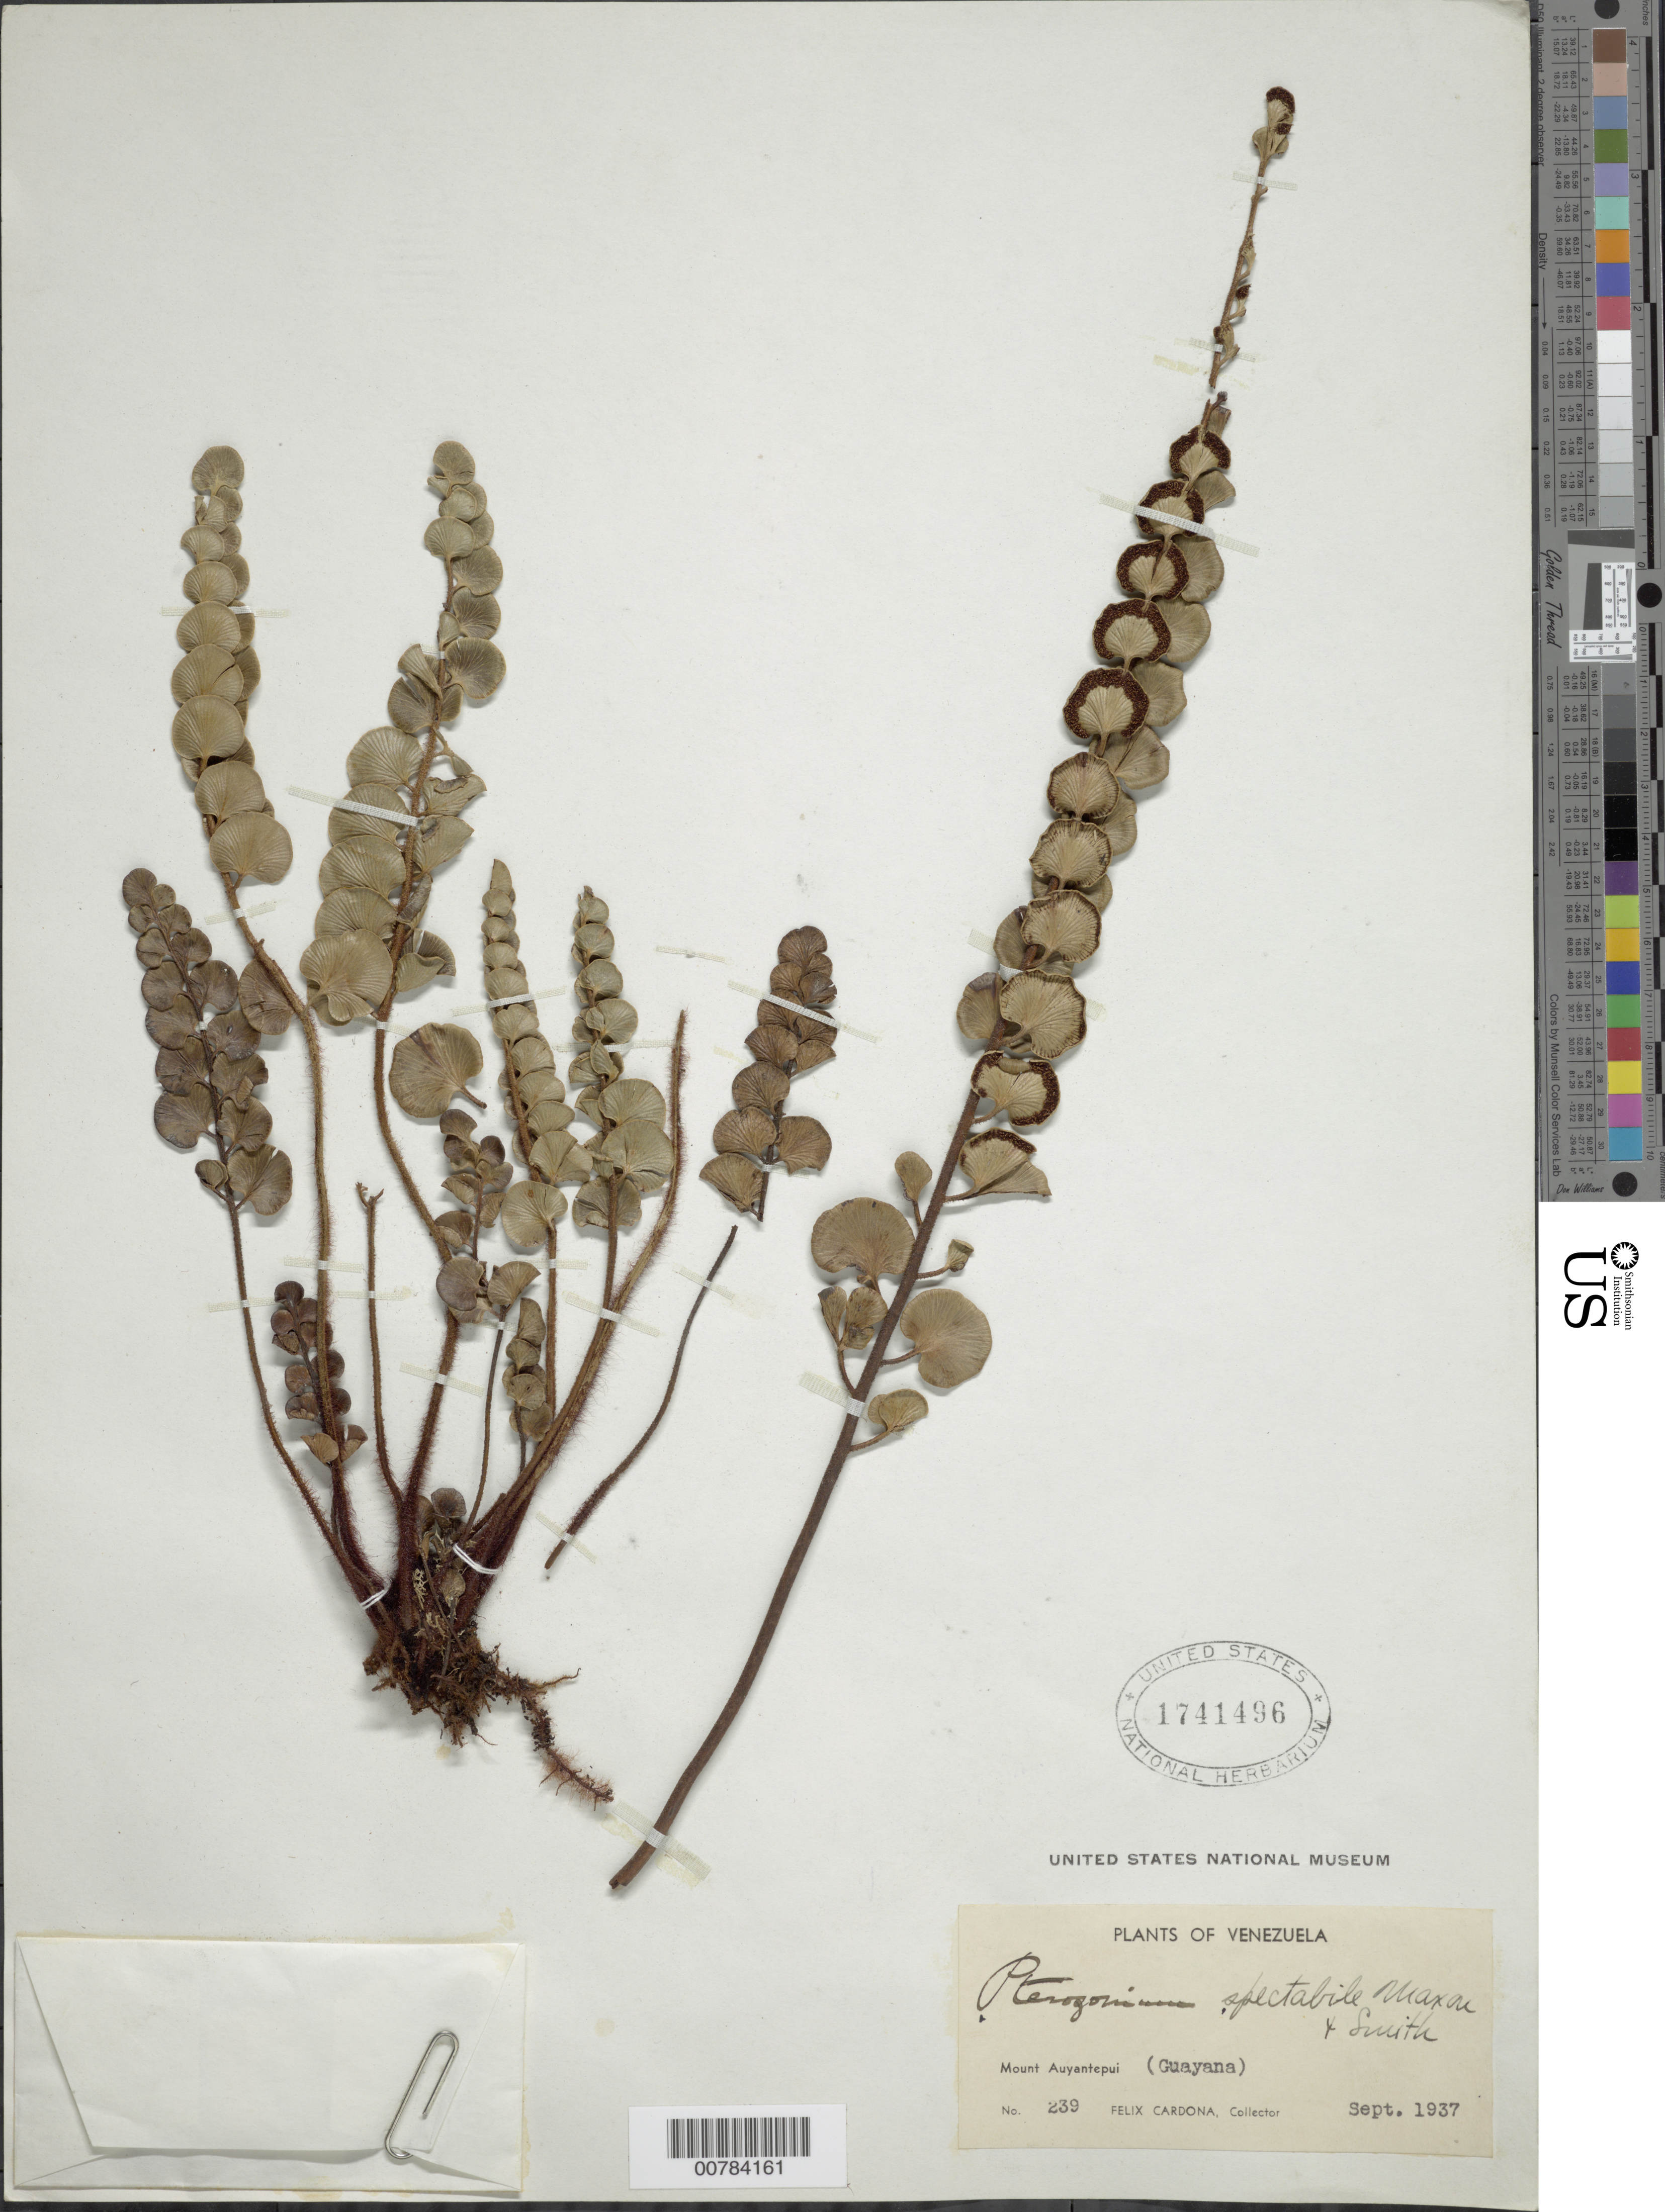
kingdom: Plantae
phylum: Tracheophyta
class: Polypodiopsida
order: Polypodiales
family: Pteridaceae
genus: Pterozonium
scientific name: Pterozonium spectabile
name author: Maxon & A.C. Sm.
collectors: F. Cardona Puig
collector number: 239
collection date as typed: Sep-37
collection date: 1937-09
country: Venezuela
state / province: Bolívar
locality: Cerro Auyantepuí, Alto Caroní, Guayana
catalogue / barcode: US 1741496